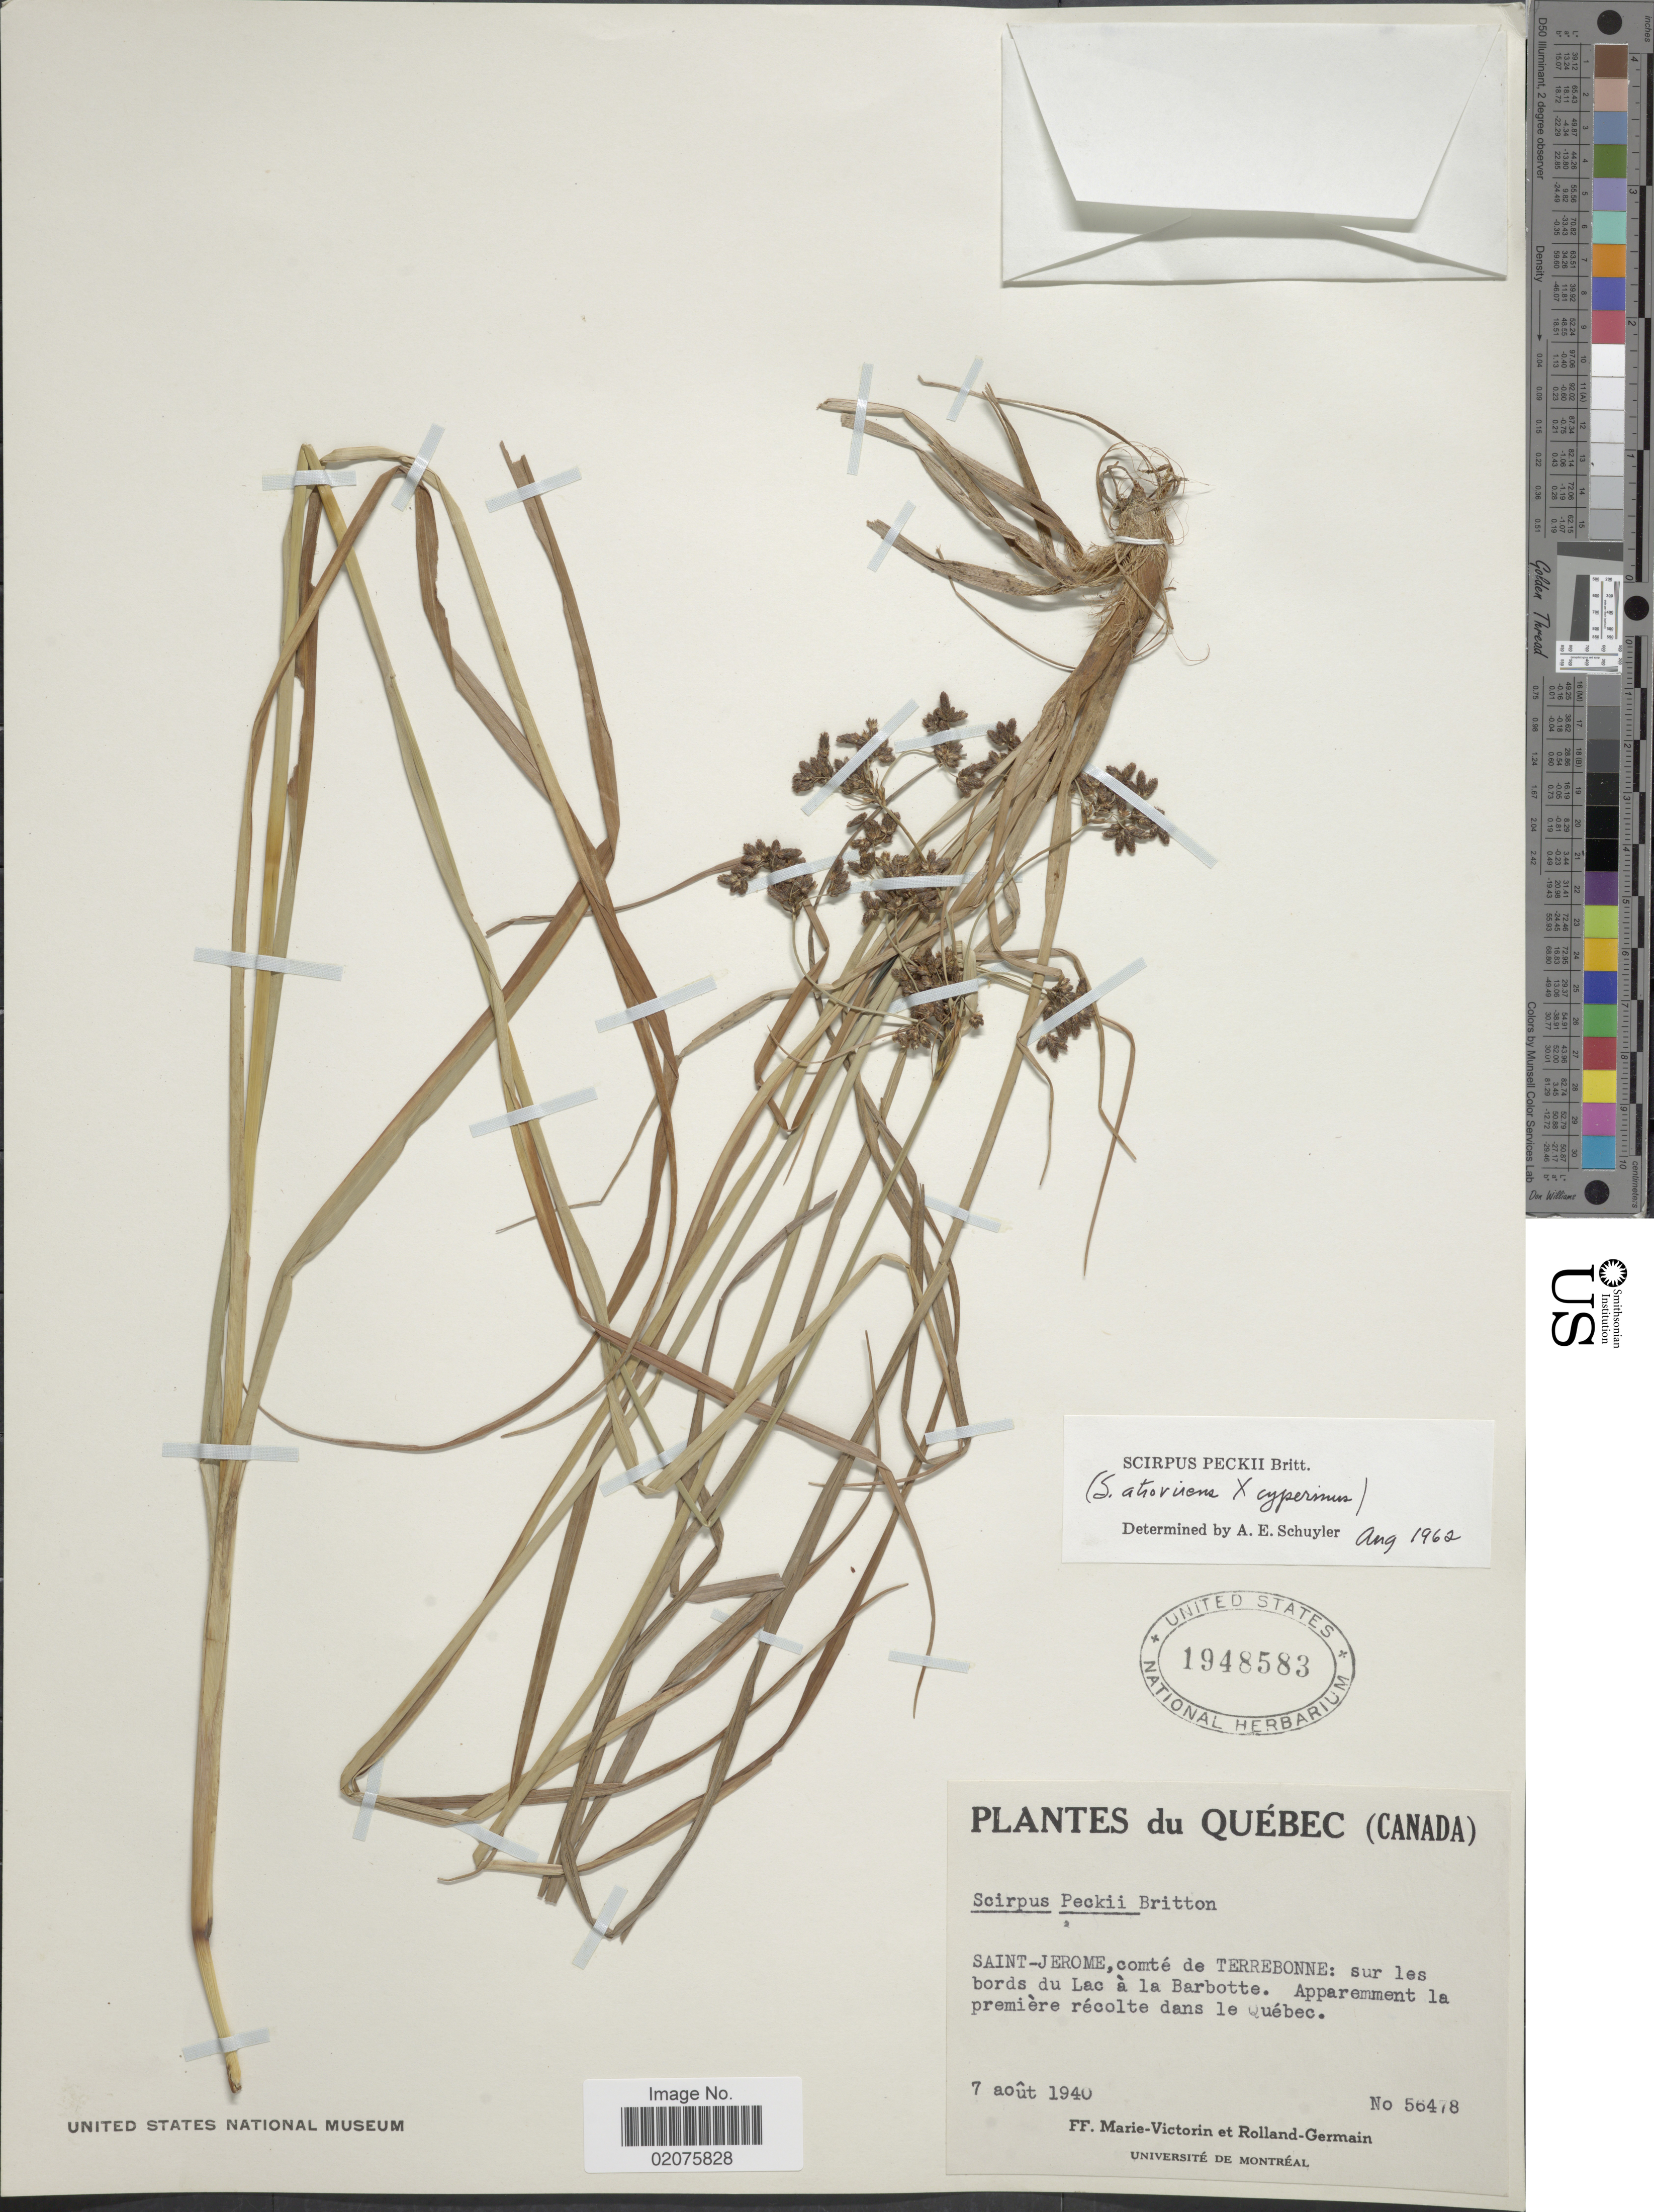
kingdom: Plantae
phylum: Tracheophyta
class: Liliopsida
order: Poales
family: Cyperaceae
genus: Scirpus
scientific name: Scirpus x peckii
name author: Britton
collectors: F. Marie-Victorin & Rolland-Germain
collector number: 56478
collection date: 1940-08-07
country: Canada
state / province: Quebec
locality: Saint-Jerome, comte de Terrebonne: sur les bords du Lac a la barbotte. App remment la premiere recolte dans le Quebec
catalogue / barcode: US 1948583